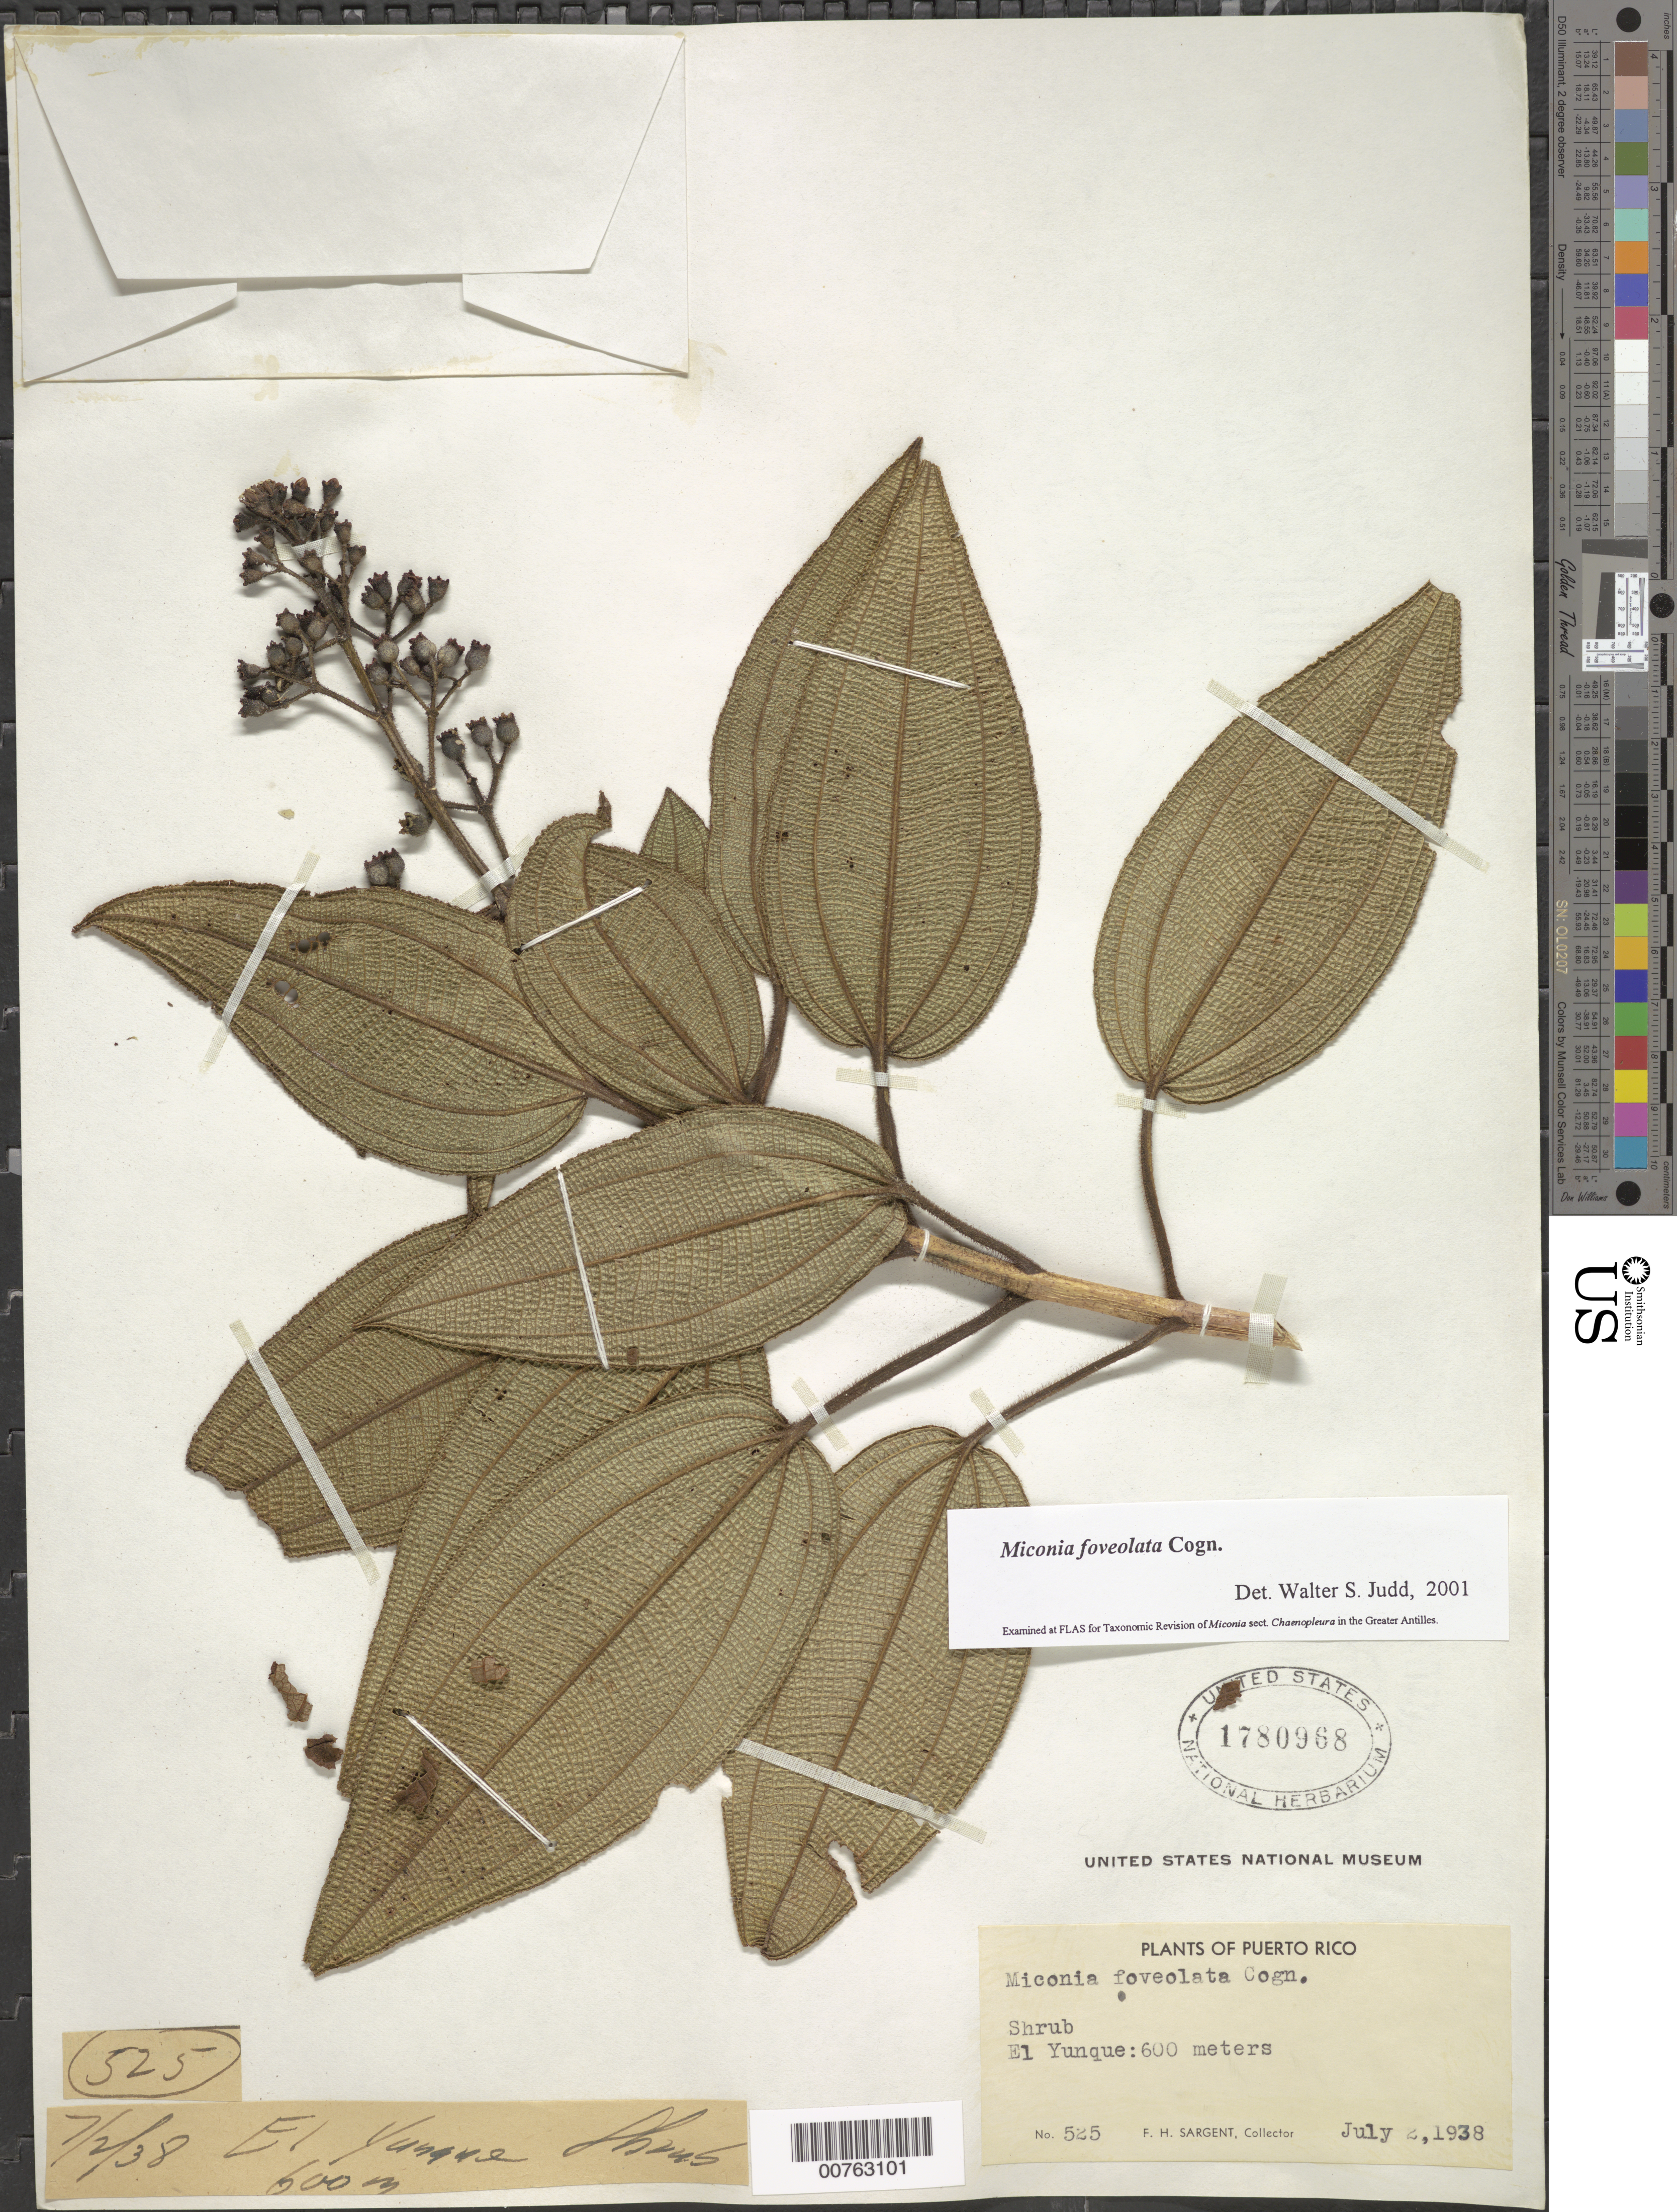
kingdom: Plantae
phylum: Tracheophyta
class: Magnoliopsida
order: Myrtales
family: Melastomataceae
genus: Miconia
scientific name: Miconia foveolata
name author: Cogn.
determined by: Judd, Walter S.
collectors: F. H. Sargent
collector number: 525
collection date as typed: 02 Jul 1938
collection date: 1938-07-02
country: Puerto Rico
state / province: Río Grande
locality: El Yunque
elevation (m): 600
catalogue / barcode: US 1780968